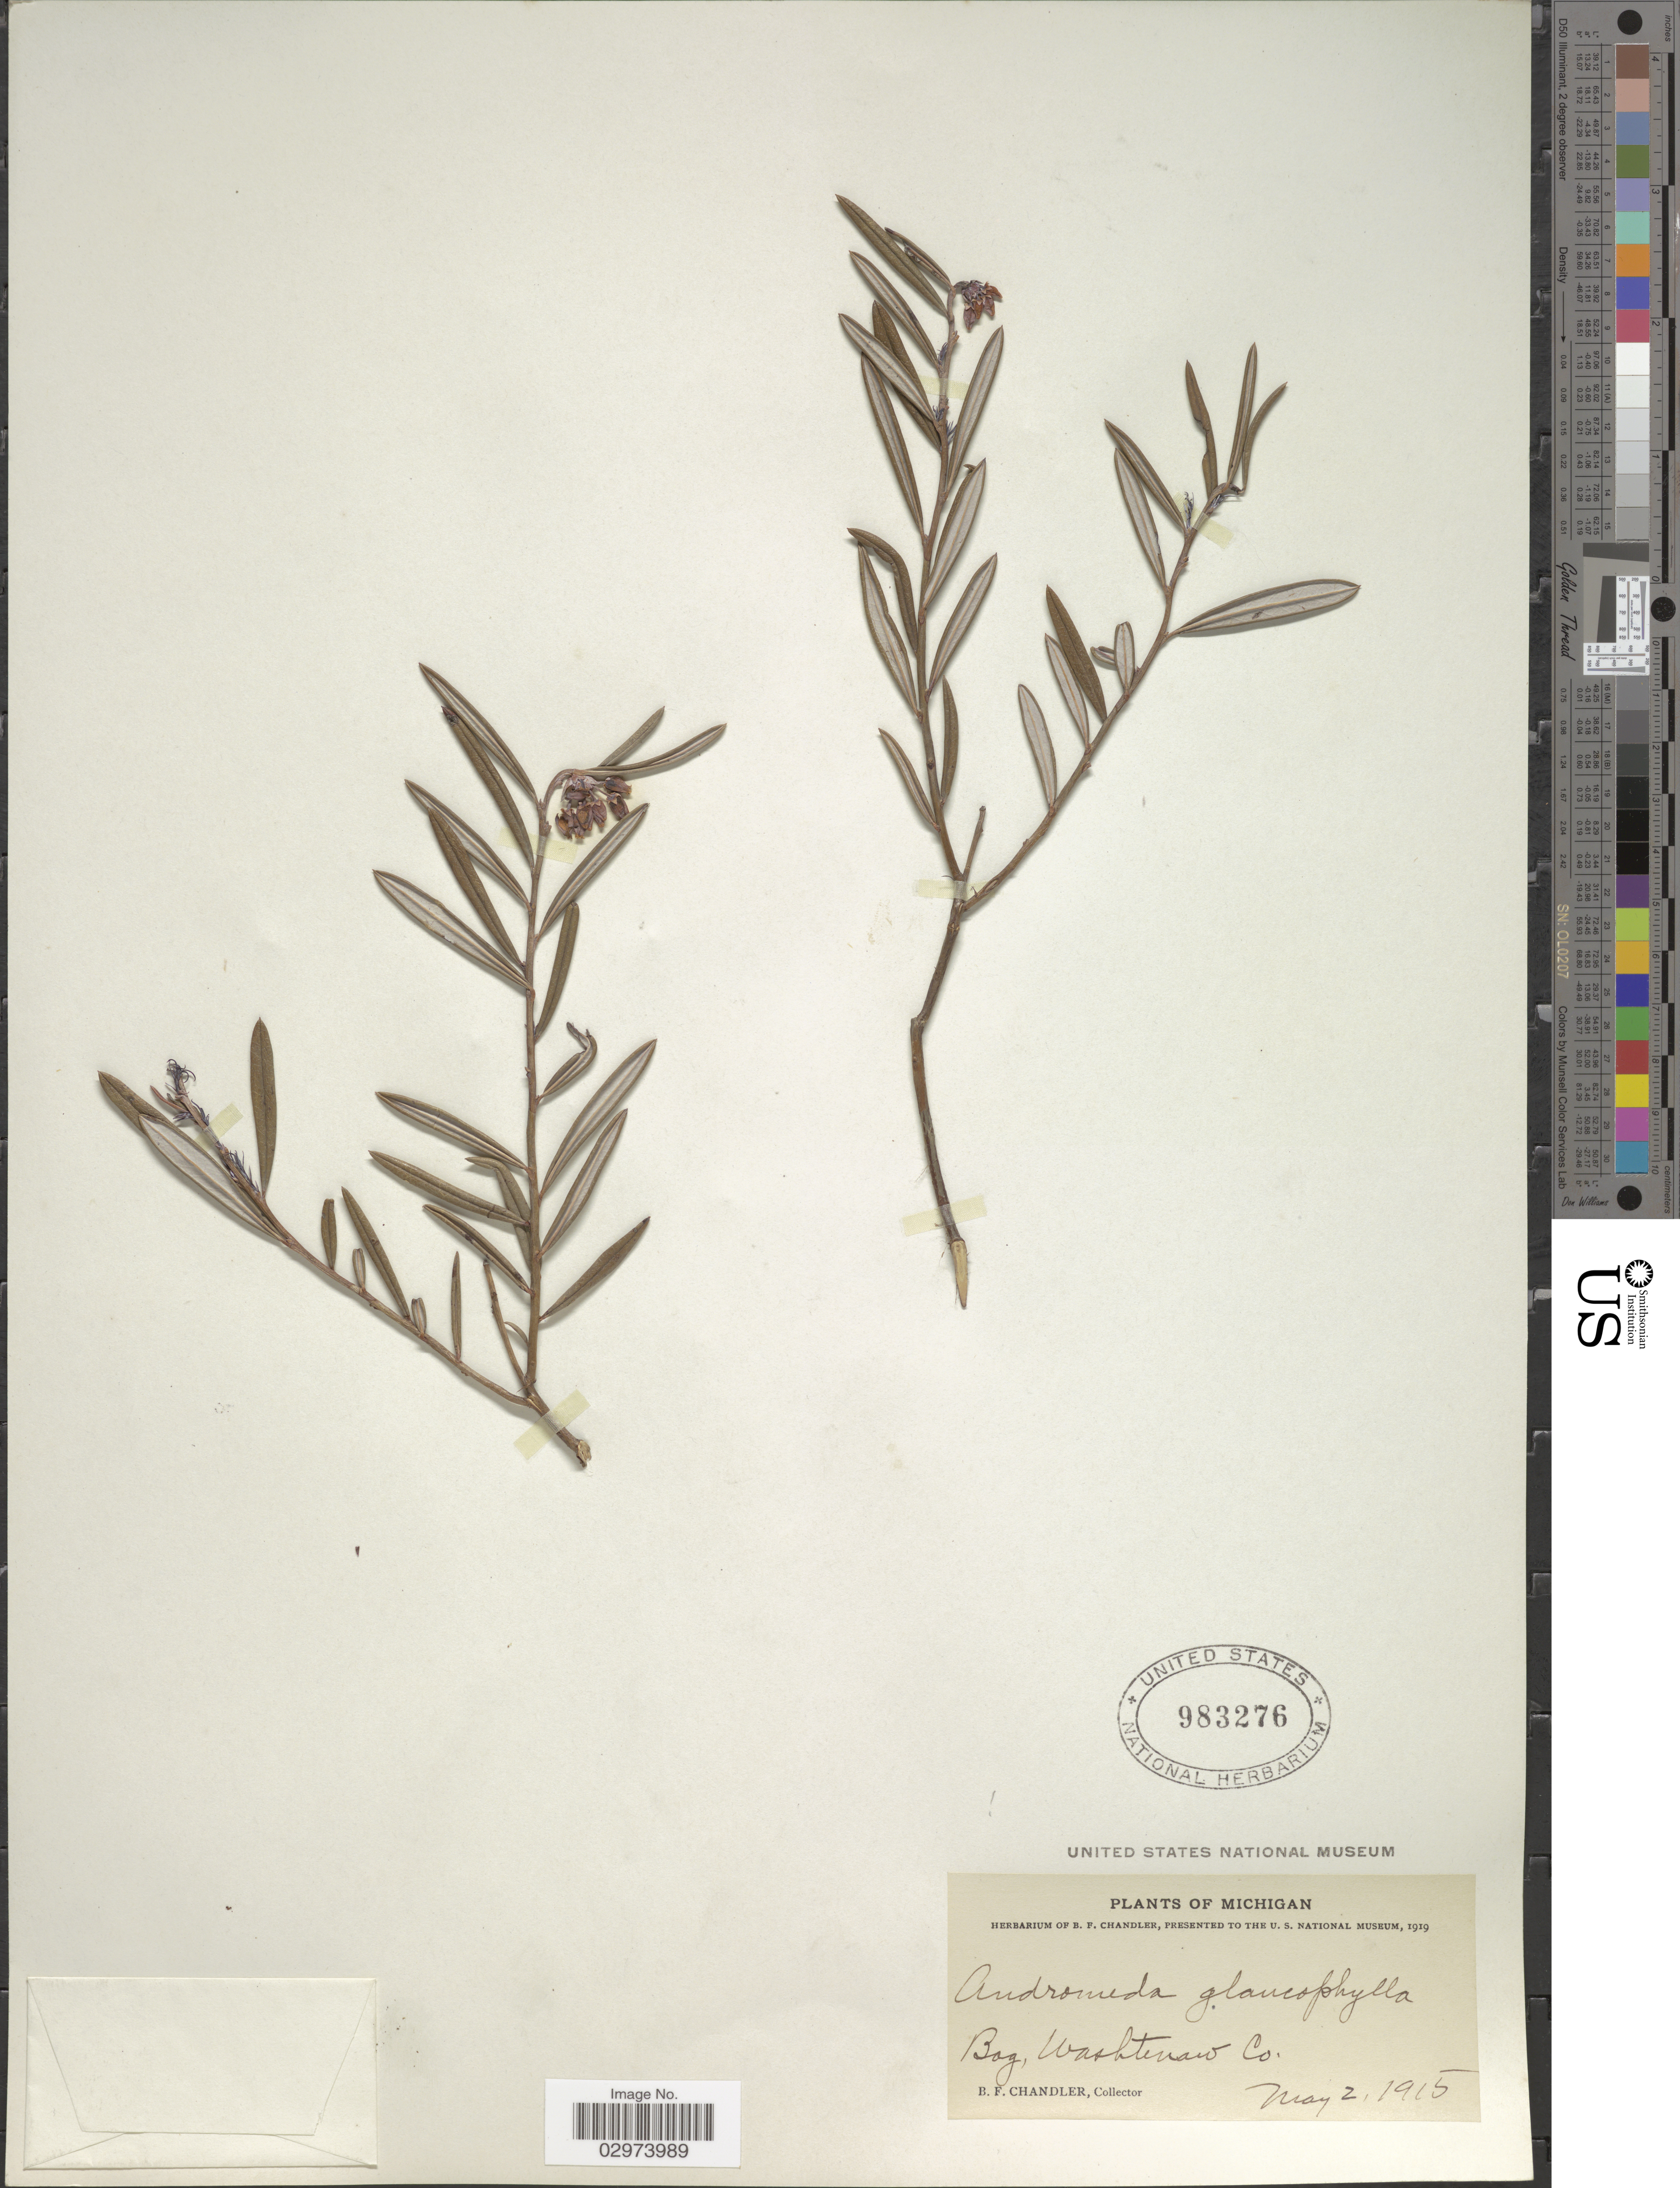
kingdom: Plantae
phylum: Tracheophyta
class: Magnoliopsida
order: Ericales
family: Ericaceae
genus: Andromeda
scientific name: Andromeda polifolia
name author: L.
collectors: B. F. Chandler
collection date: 1915-05-02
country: United States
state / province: Michigan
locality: Bog, Washtenaw Co.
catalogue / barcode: US 983276